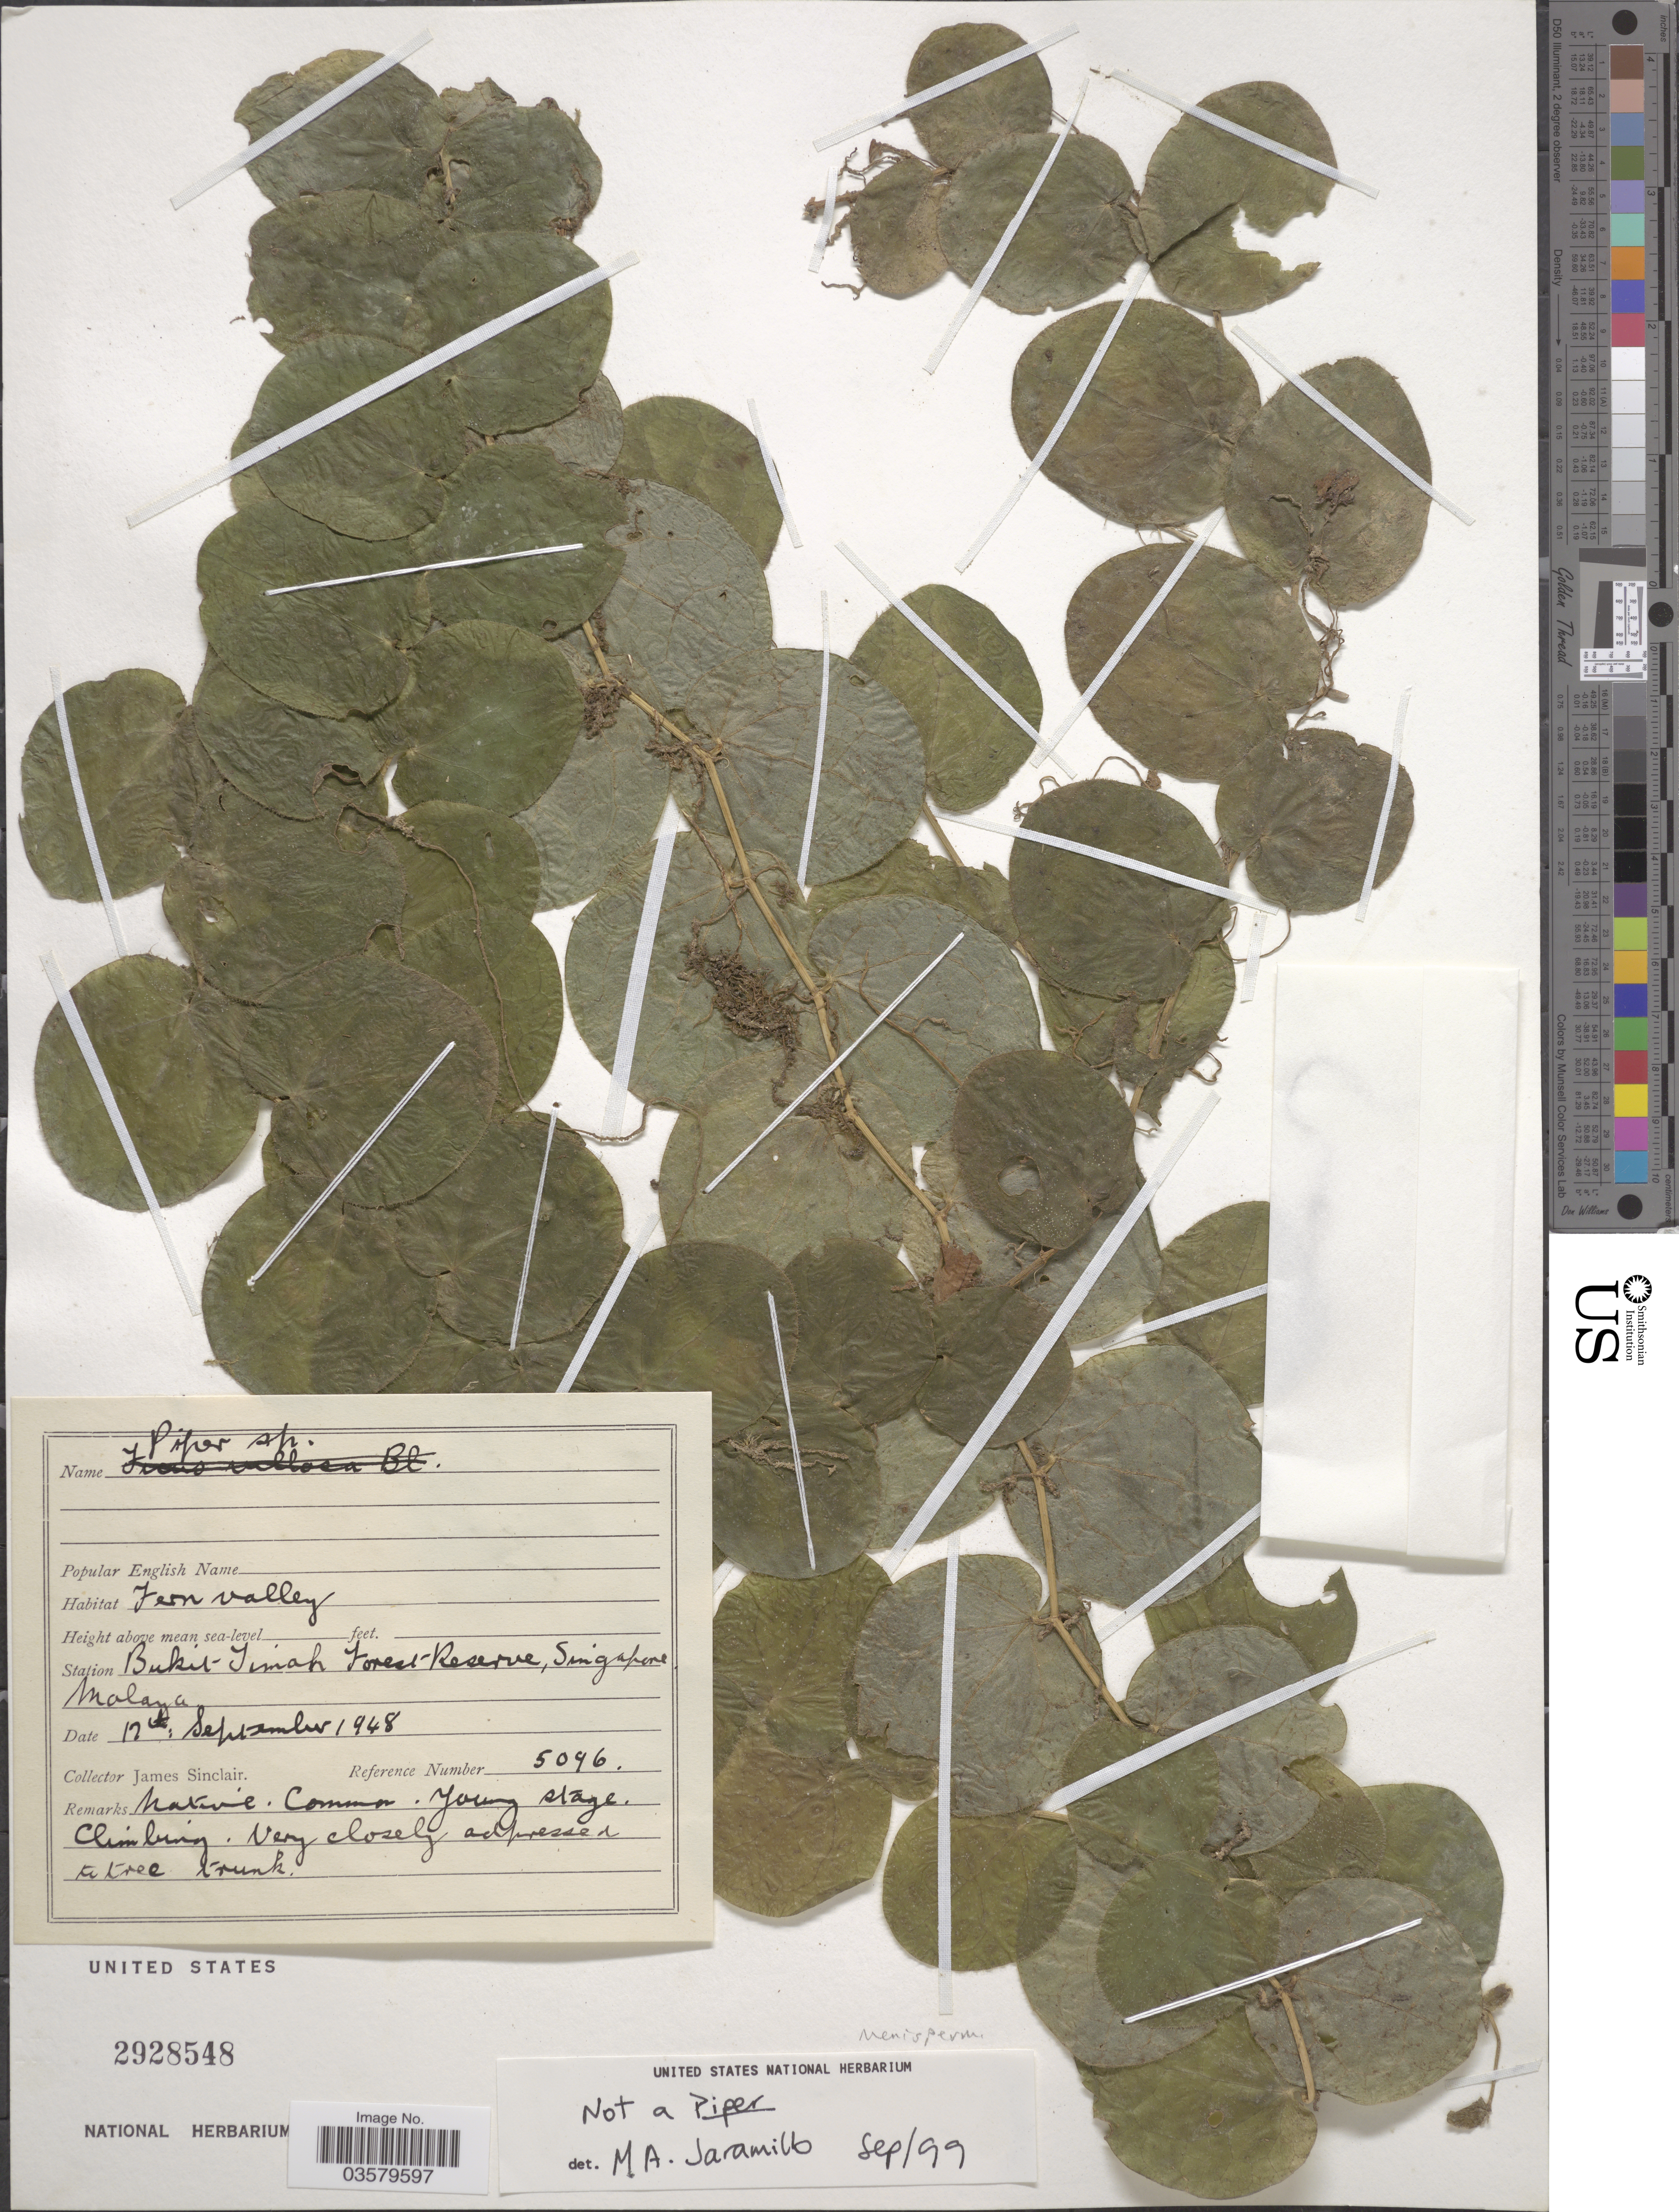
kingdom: Plantae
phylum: Tracheophyta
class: Magnoliopsida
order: Ranunculales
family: Menispermaceae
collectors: J. Sinclair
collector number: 5096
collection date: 1948-09-17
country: Singapore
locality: Station Bukit Timah Forest Reserve, Malaya.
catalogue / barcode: US 2928548